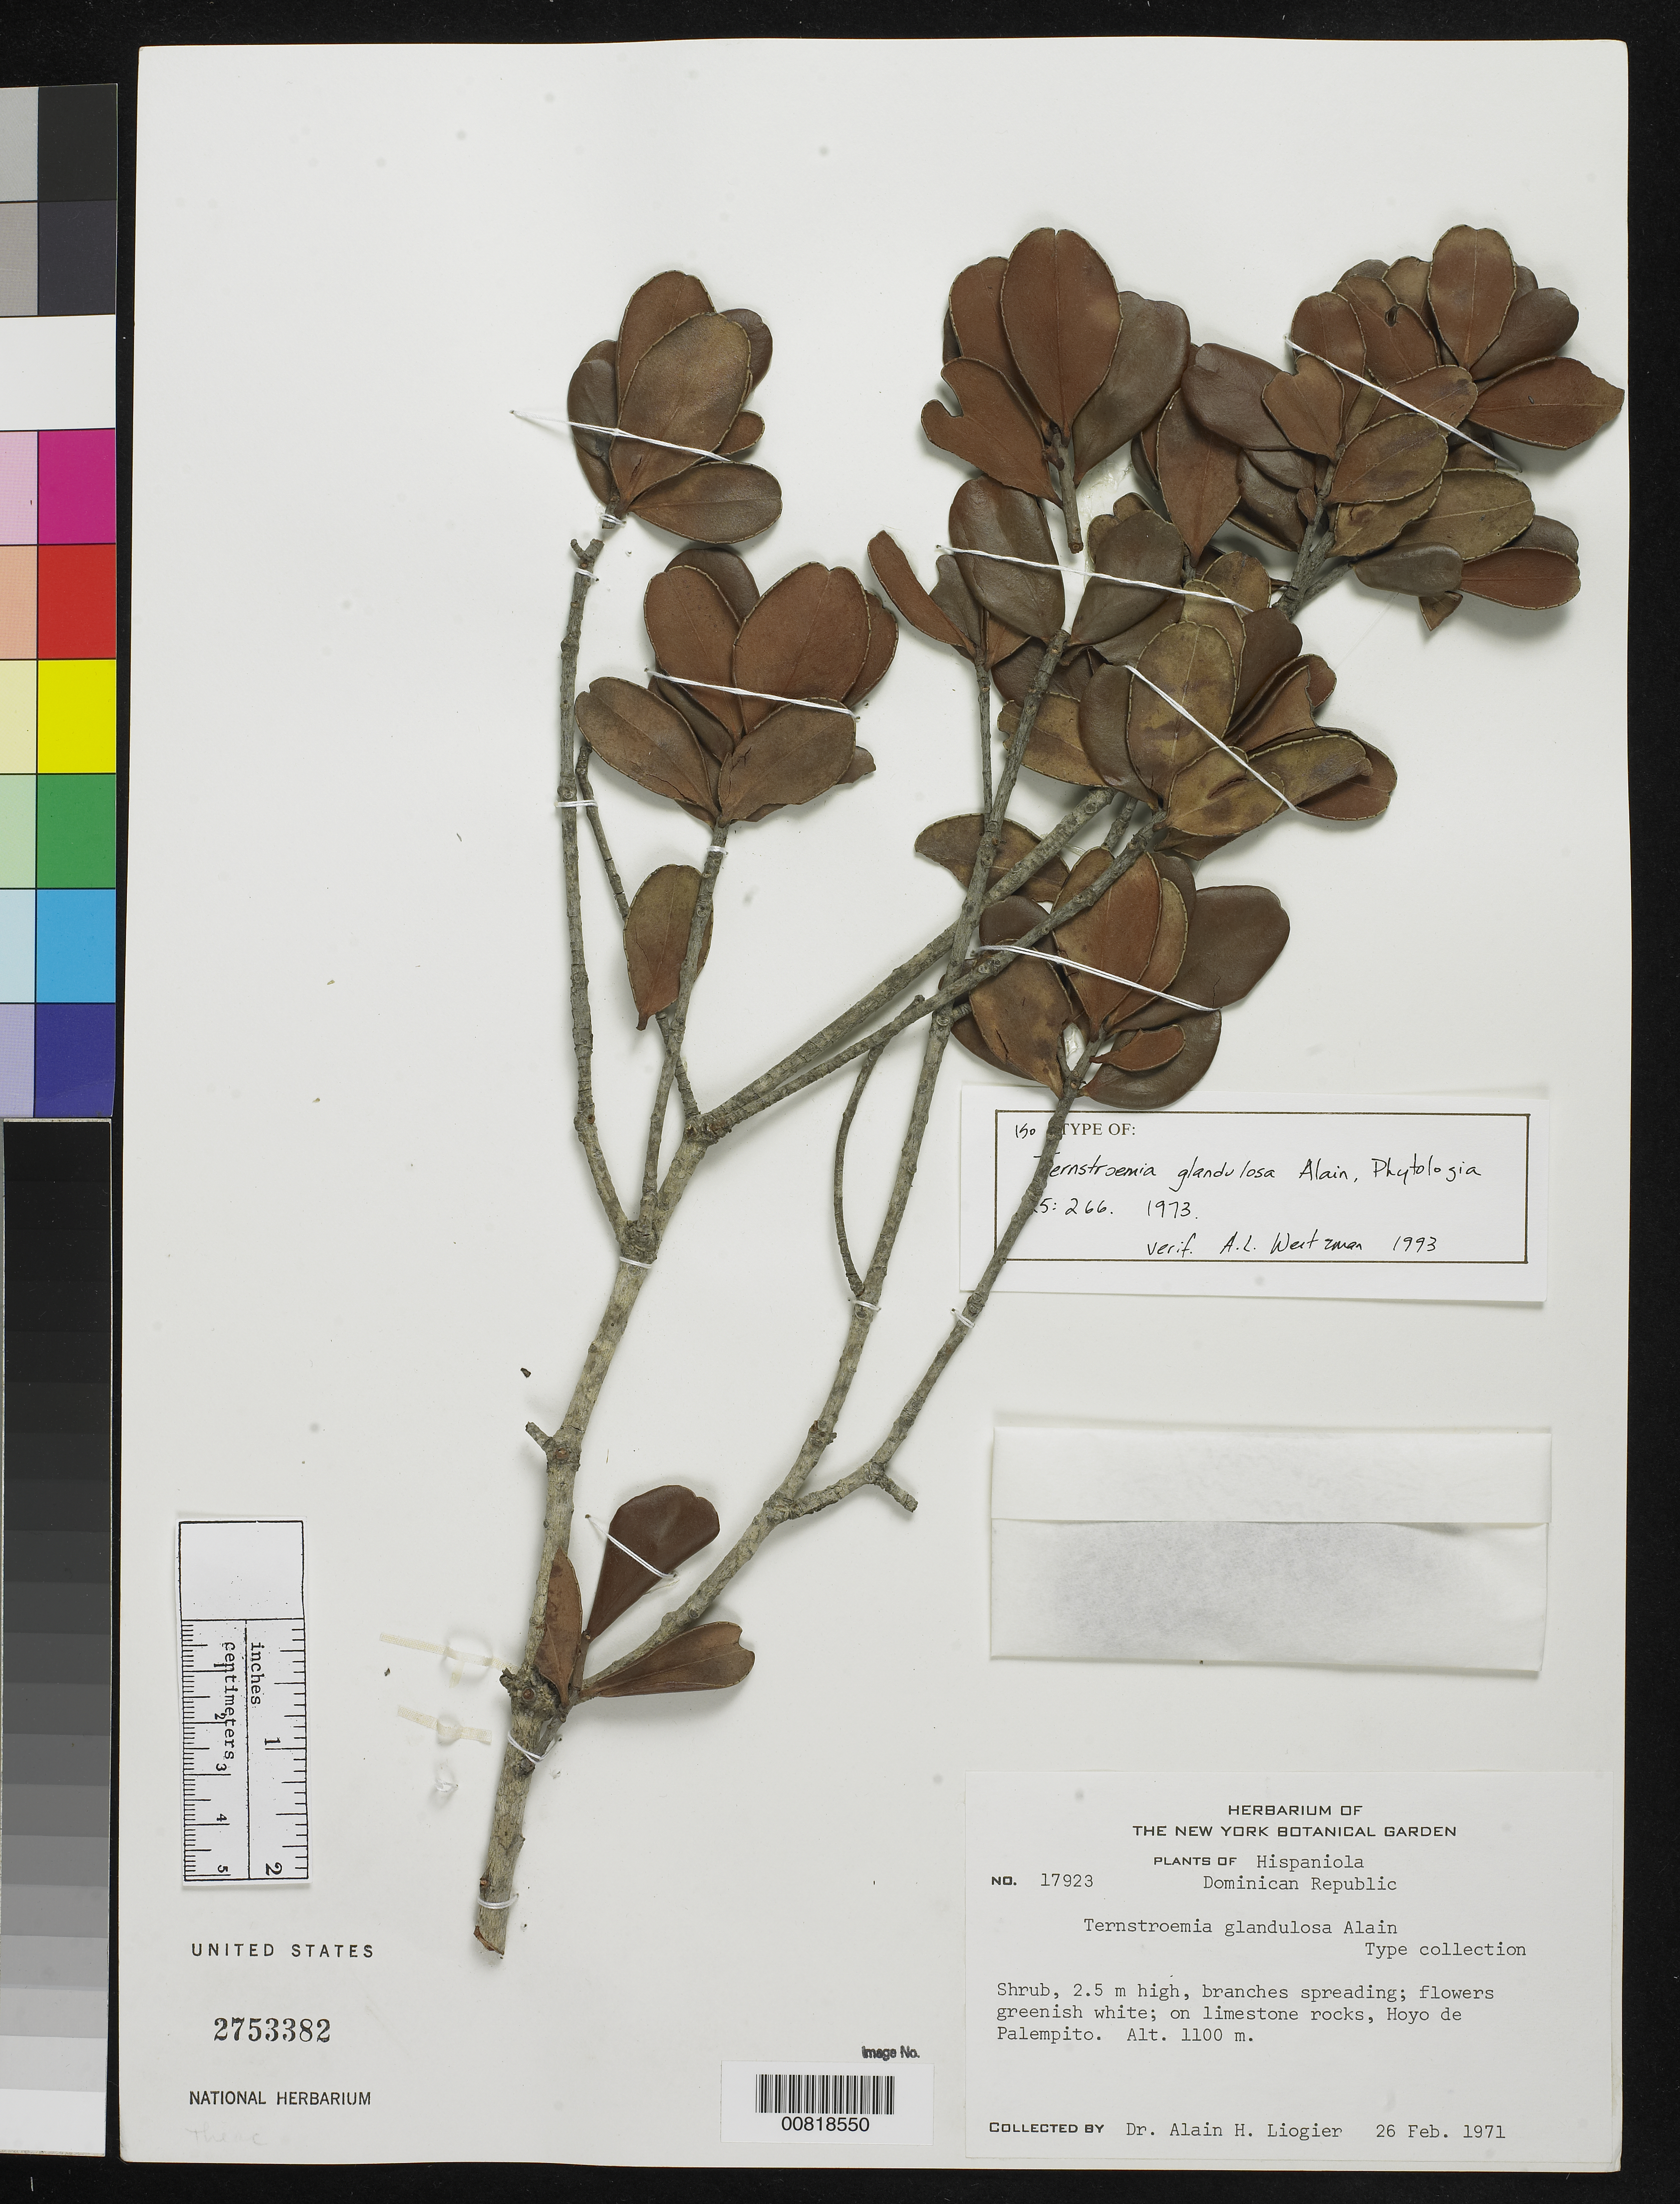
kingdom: Plantae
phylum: Tracheophyta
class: Magnoliopsida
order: Ericales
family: Pentaphylacaceae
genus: Ternstroemia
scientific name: Ternstroemia glandulosa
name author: Alain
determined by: Weitzman, A. L.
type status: Isotype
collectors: A. H. Liogier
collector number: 17923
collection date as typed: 26 Feb 1971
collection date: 1971-02-26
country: Dominican Republic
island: Hispaniola Island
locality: Hoyo de Palempito.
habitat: On limestone rocks.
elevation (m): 1100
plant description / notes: Holotype at NY.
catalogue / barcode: US 2753382